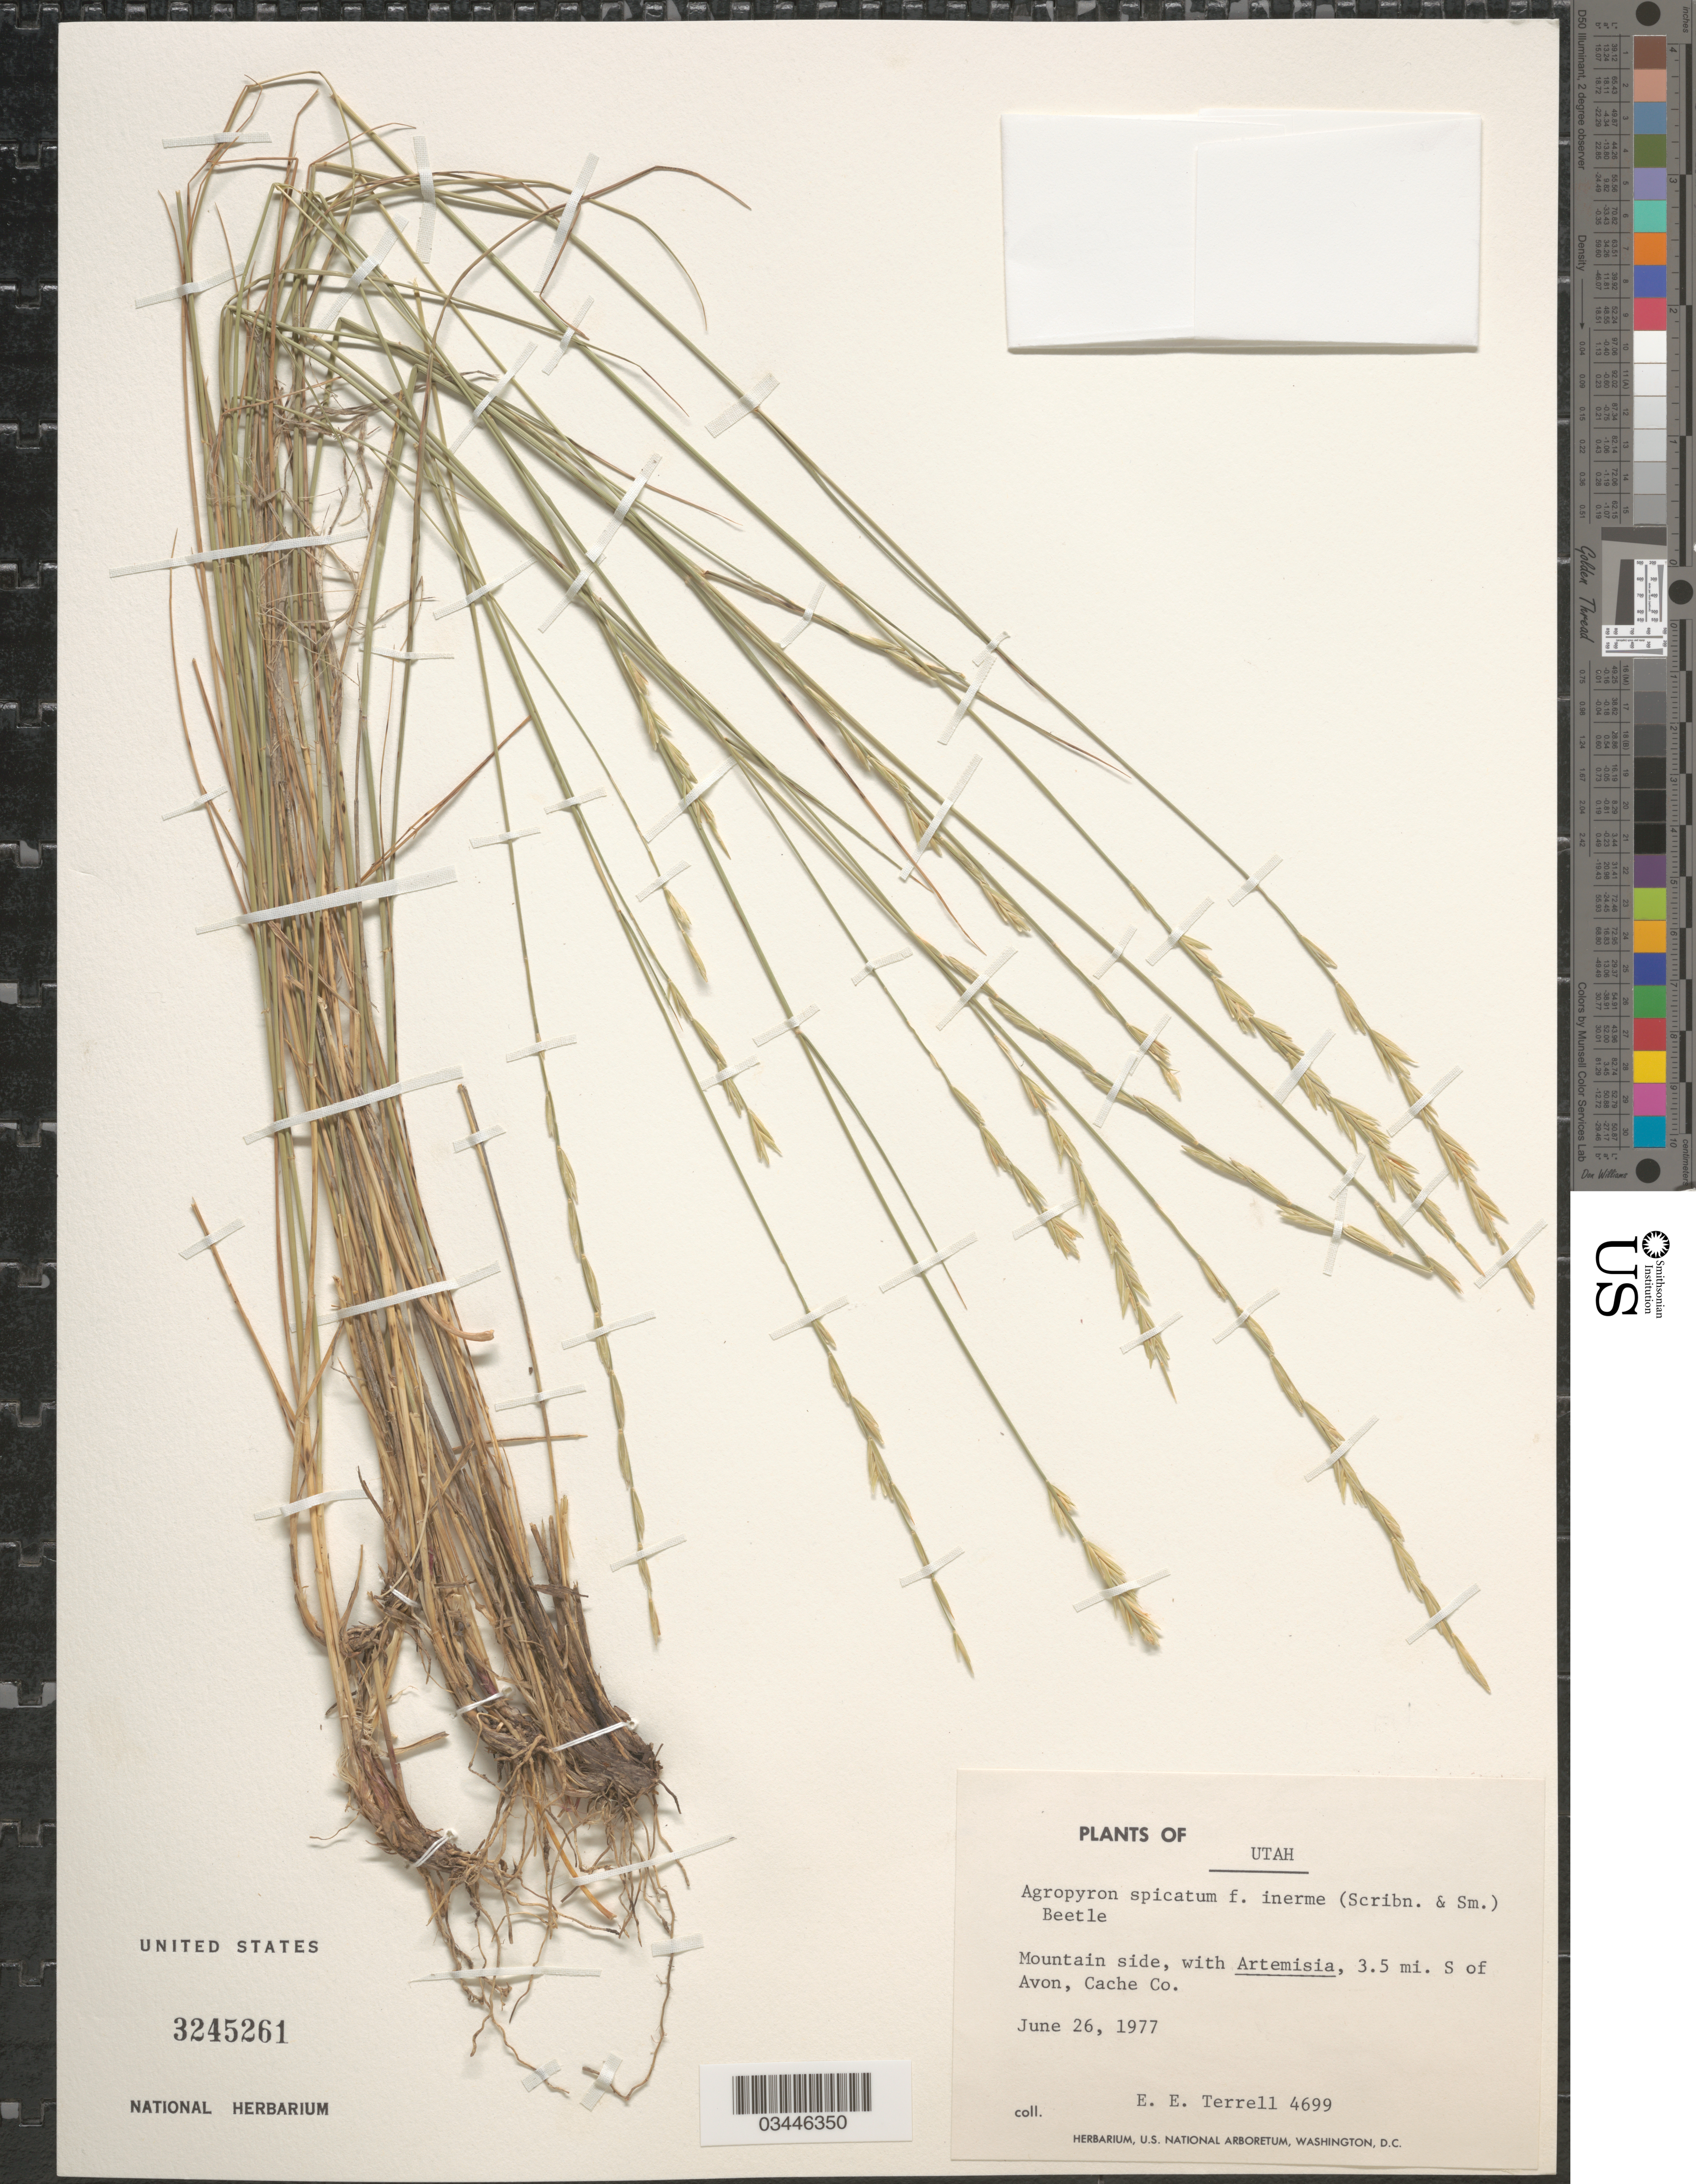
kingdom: Plantae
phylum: Tracheophyta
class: Liliopsida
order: Poales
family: Poaceae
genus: Pseudoroegneria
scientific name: Pseudoroegneria spicata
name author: (Pursh) Á. Löve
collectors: E. E. Terrell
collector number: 4699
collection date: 1977-06-26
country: United States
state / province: Utah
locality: Mountain side, 3.5 mi. S of Avon, Cache Co.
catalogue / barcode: US 3245261